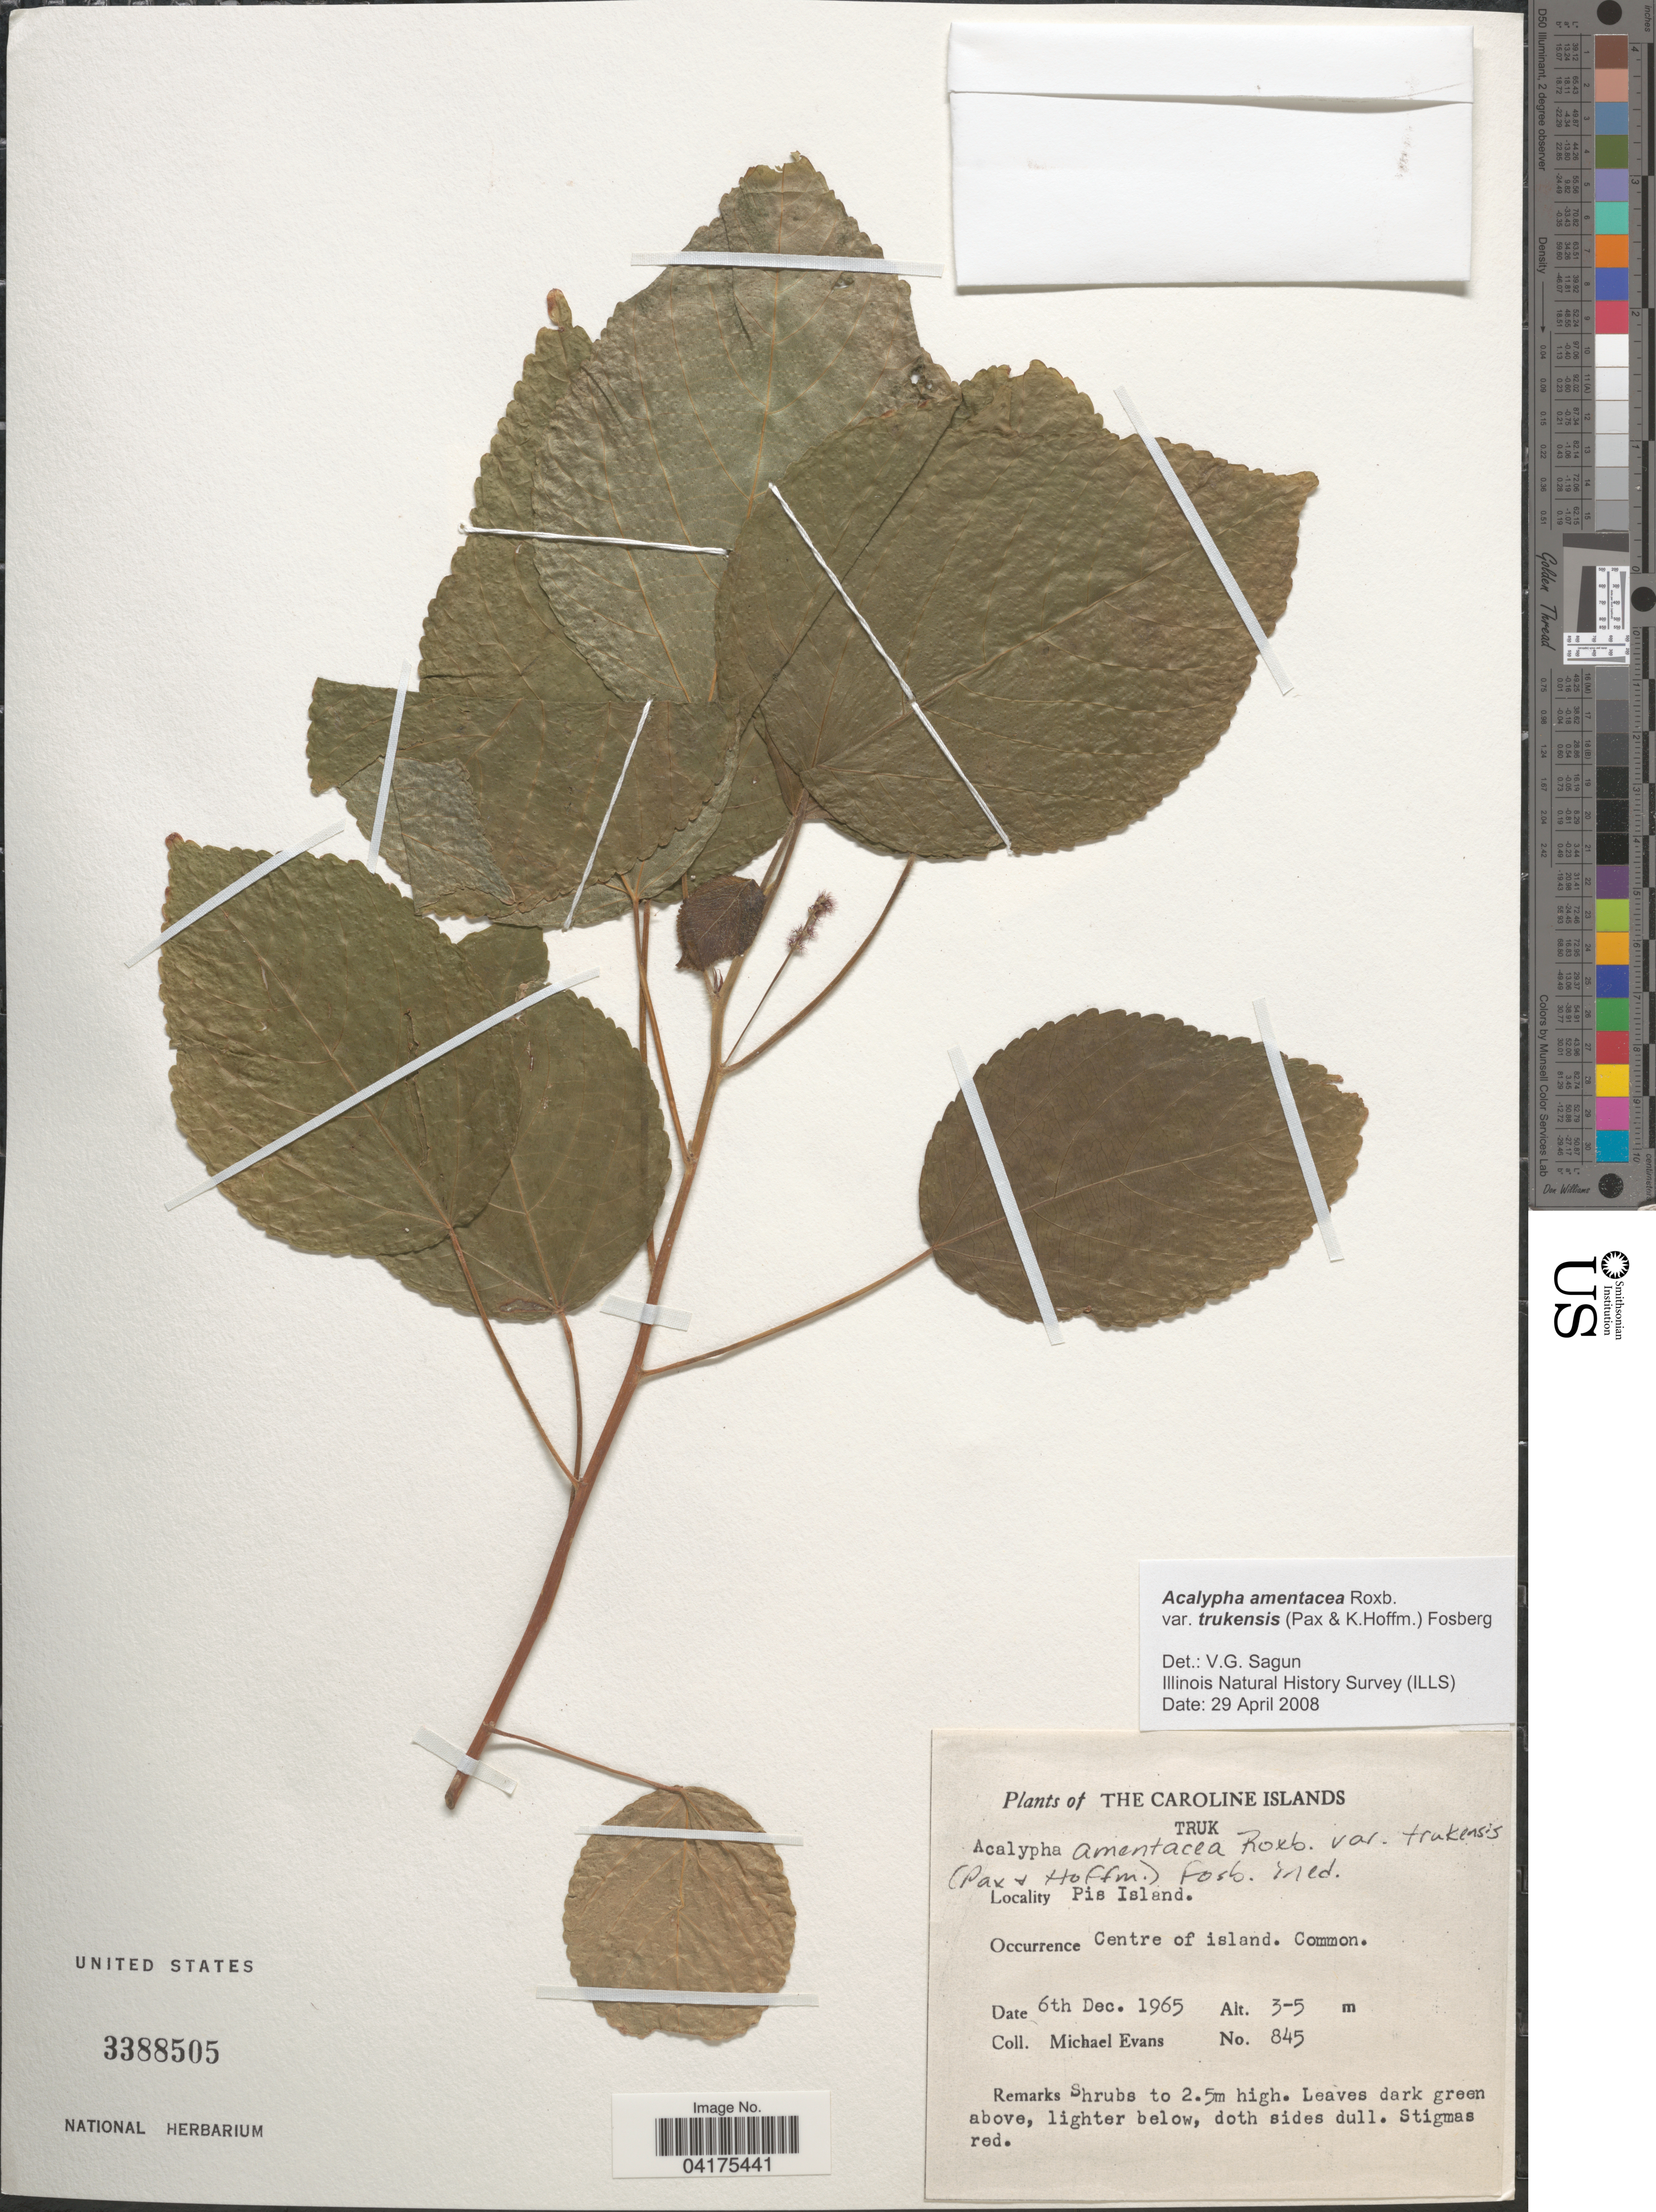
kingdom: Plantae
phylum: Tracheophyta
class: Magnoliopsida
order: Malpighiales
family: Euphorbiaceae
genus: Acalypha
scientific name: Acalypha amentacea var. trukensis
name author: (Pax & Hoffm.) Fosberg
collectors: M. Evans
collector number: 845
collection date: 1965-12-06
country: Micronesia, Federated States of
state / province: Truk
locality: The Caroline Islands. Pis Island. Centre of island.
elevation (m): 3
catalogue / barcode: US 3388505